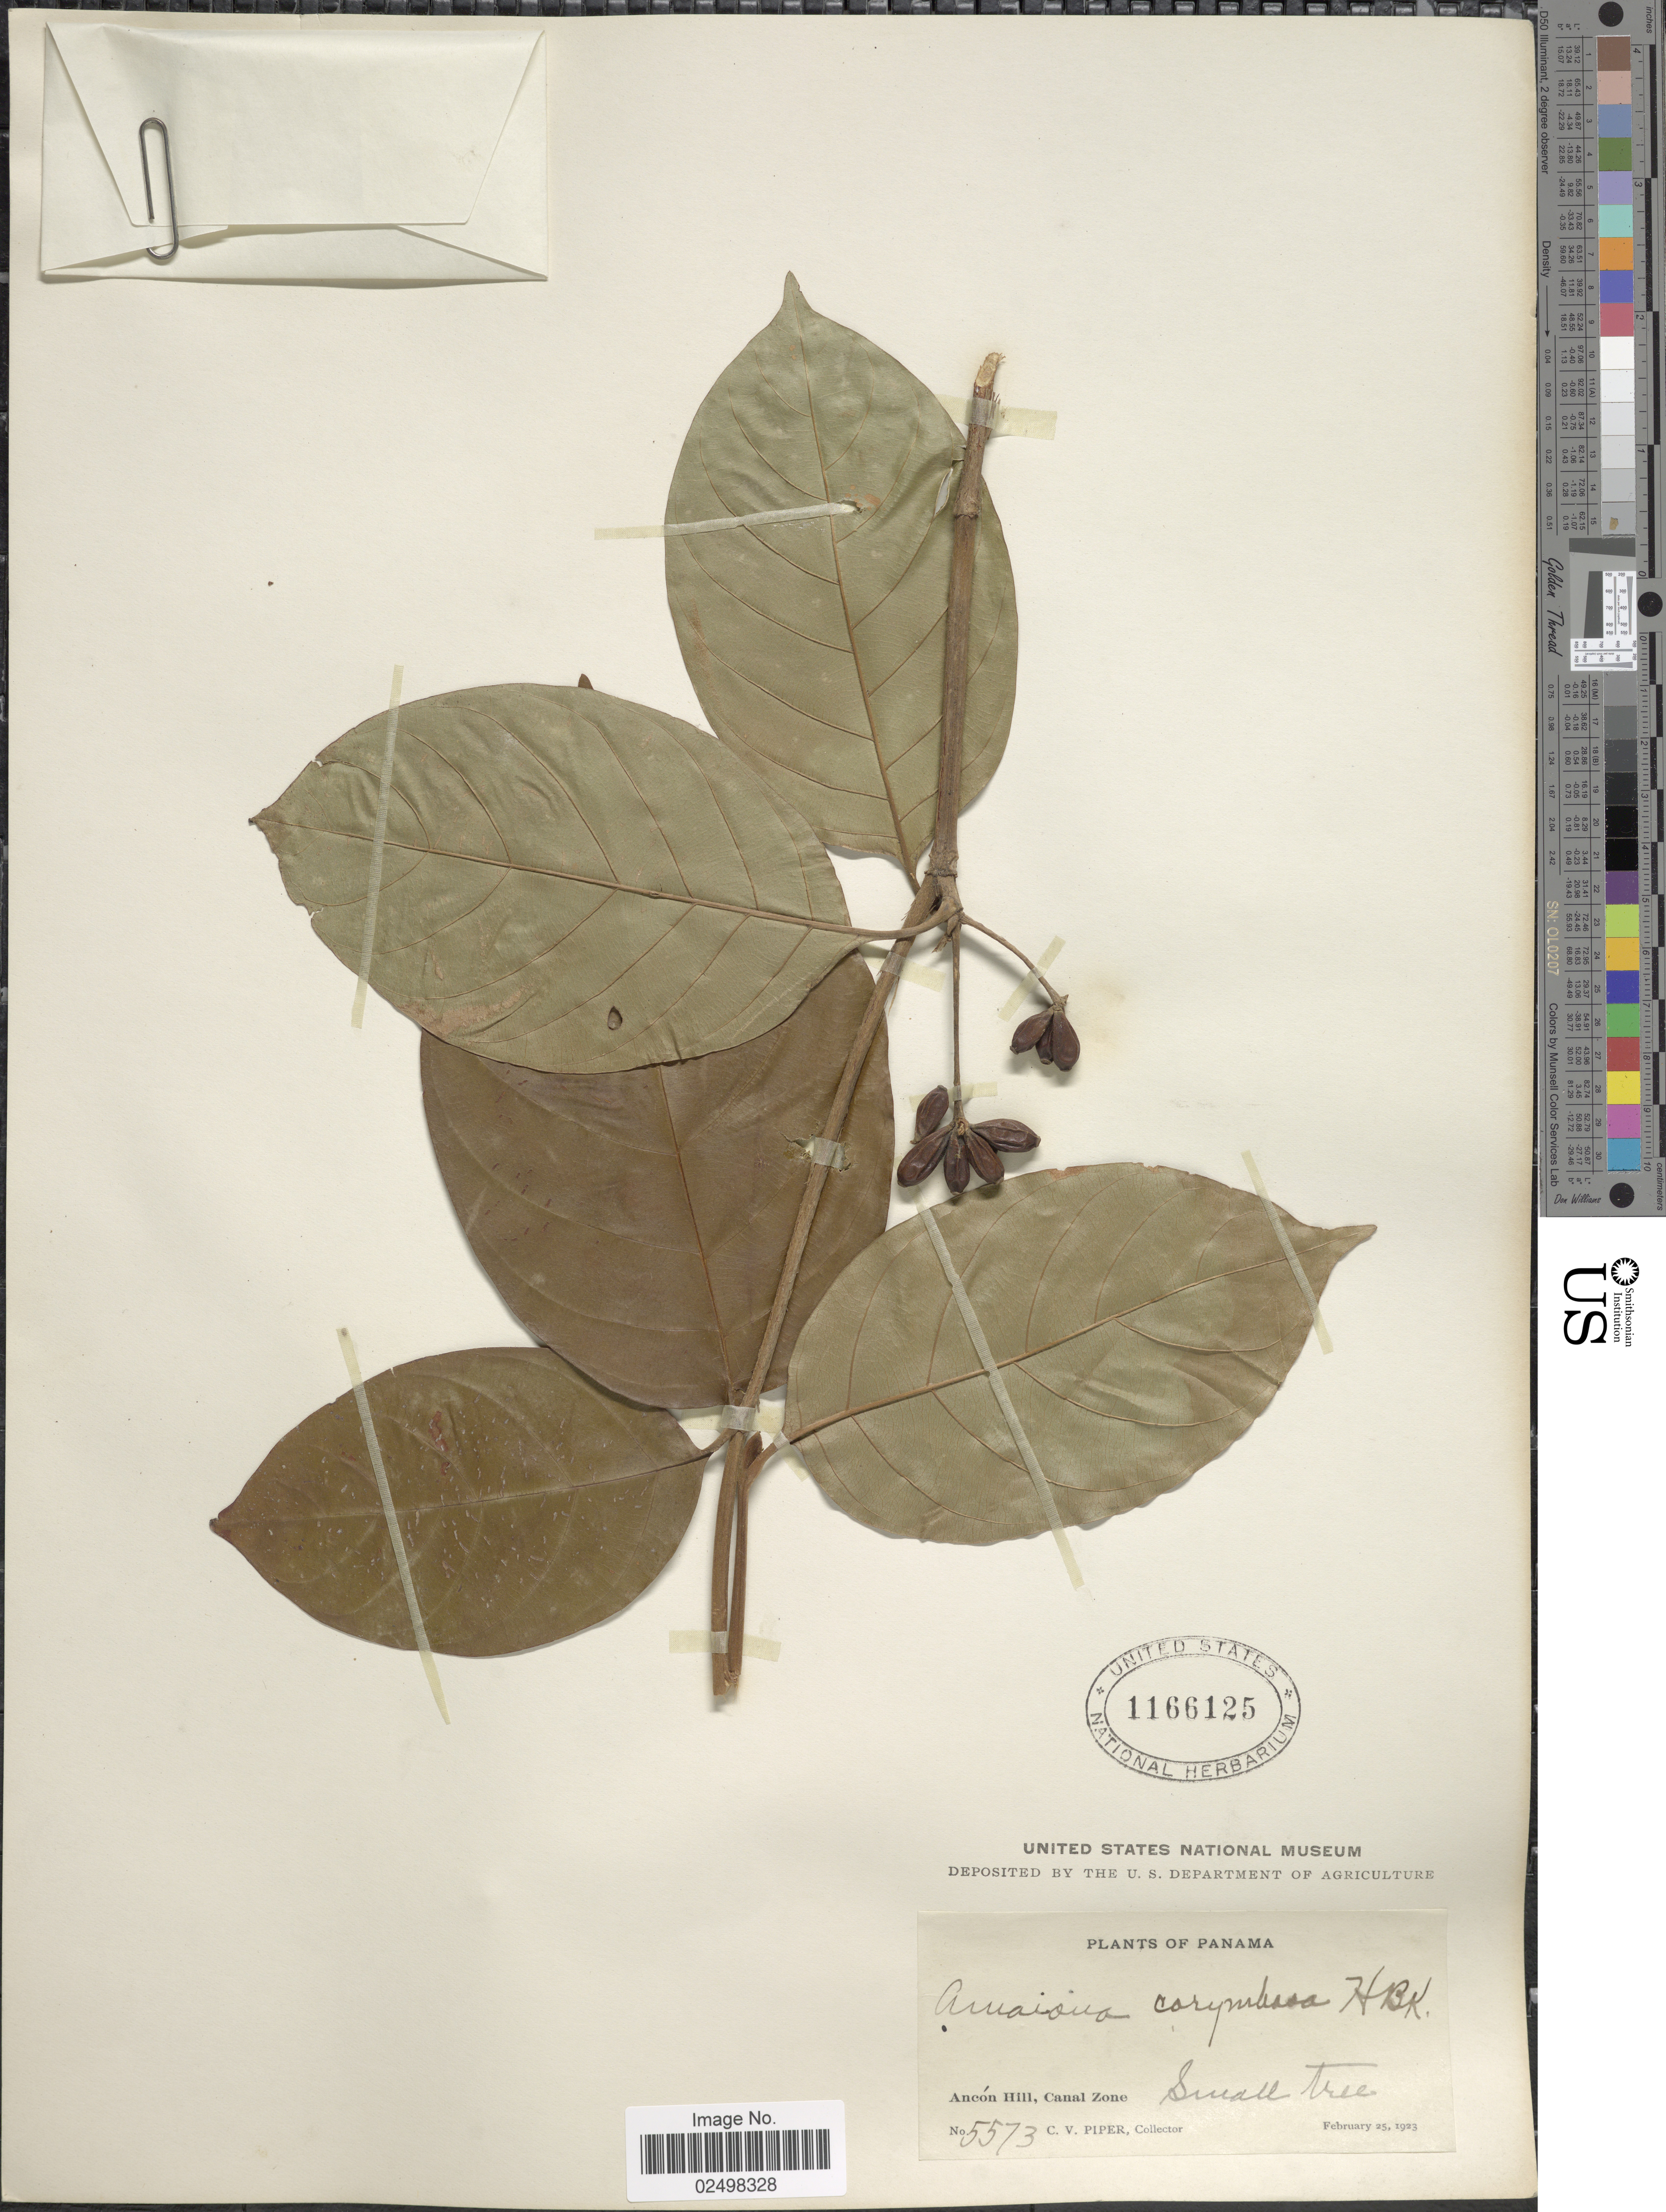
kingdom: Plantae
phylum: Tracheophyta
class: Magnoliopsida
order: Gentianales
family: Rubiaceae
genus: Amaioua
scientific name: Amaioua corymbosa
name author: Kunth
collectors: C. V. Piper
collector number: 5573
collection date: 1923-02-25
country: Panama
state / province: Colón / Panamá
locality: Ancon Hill, Canal Zone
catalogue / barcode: US 1166125